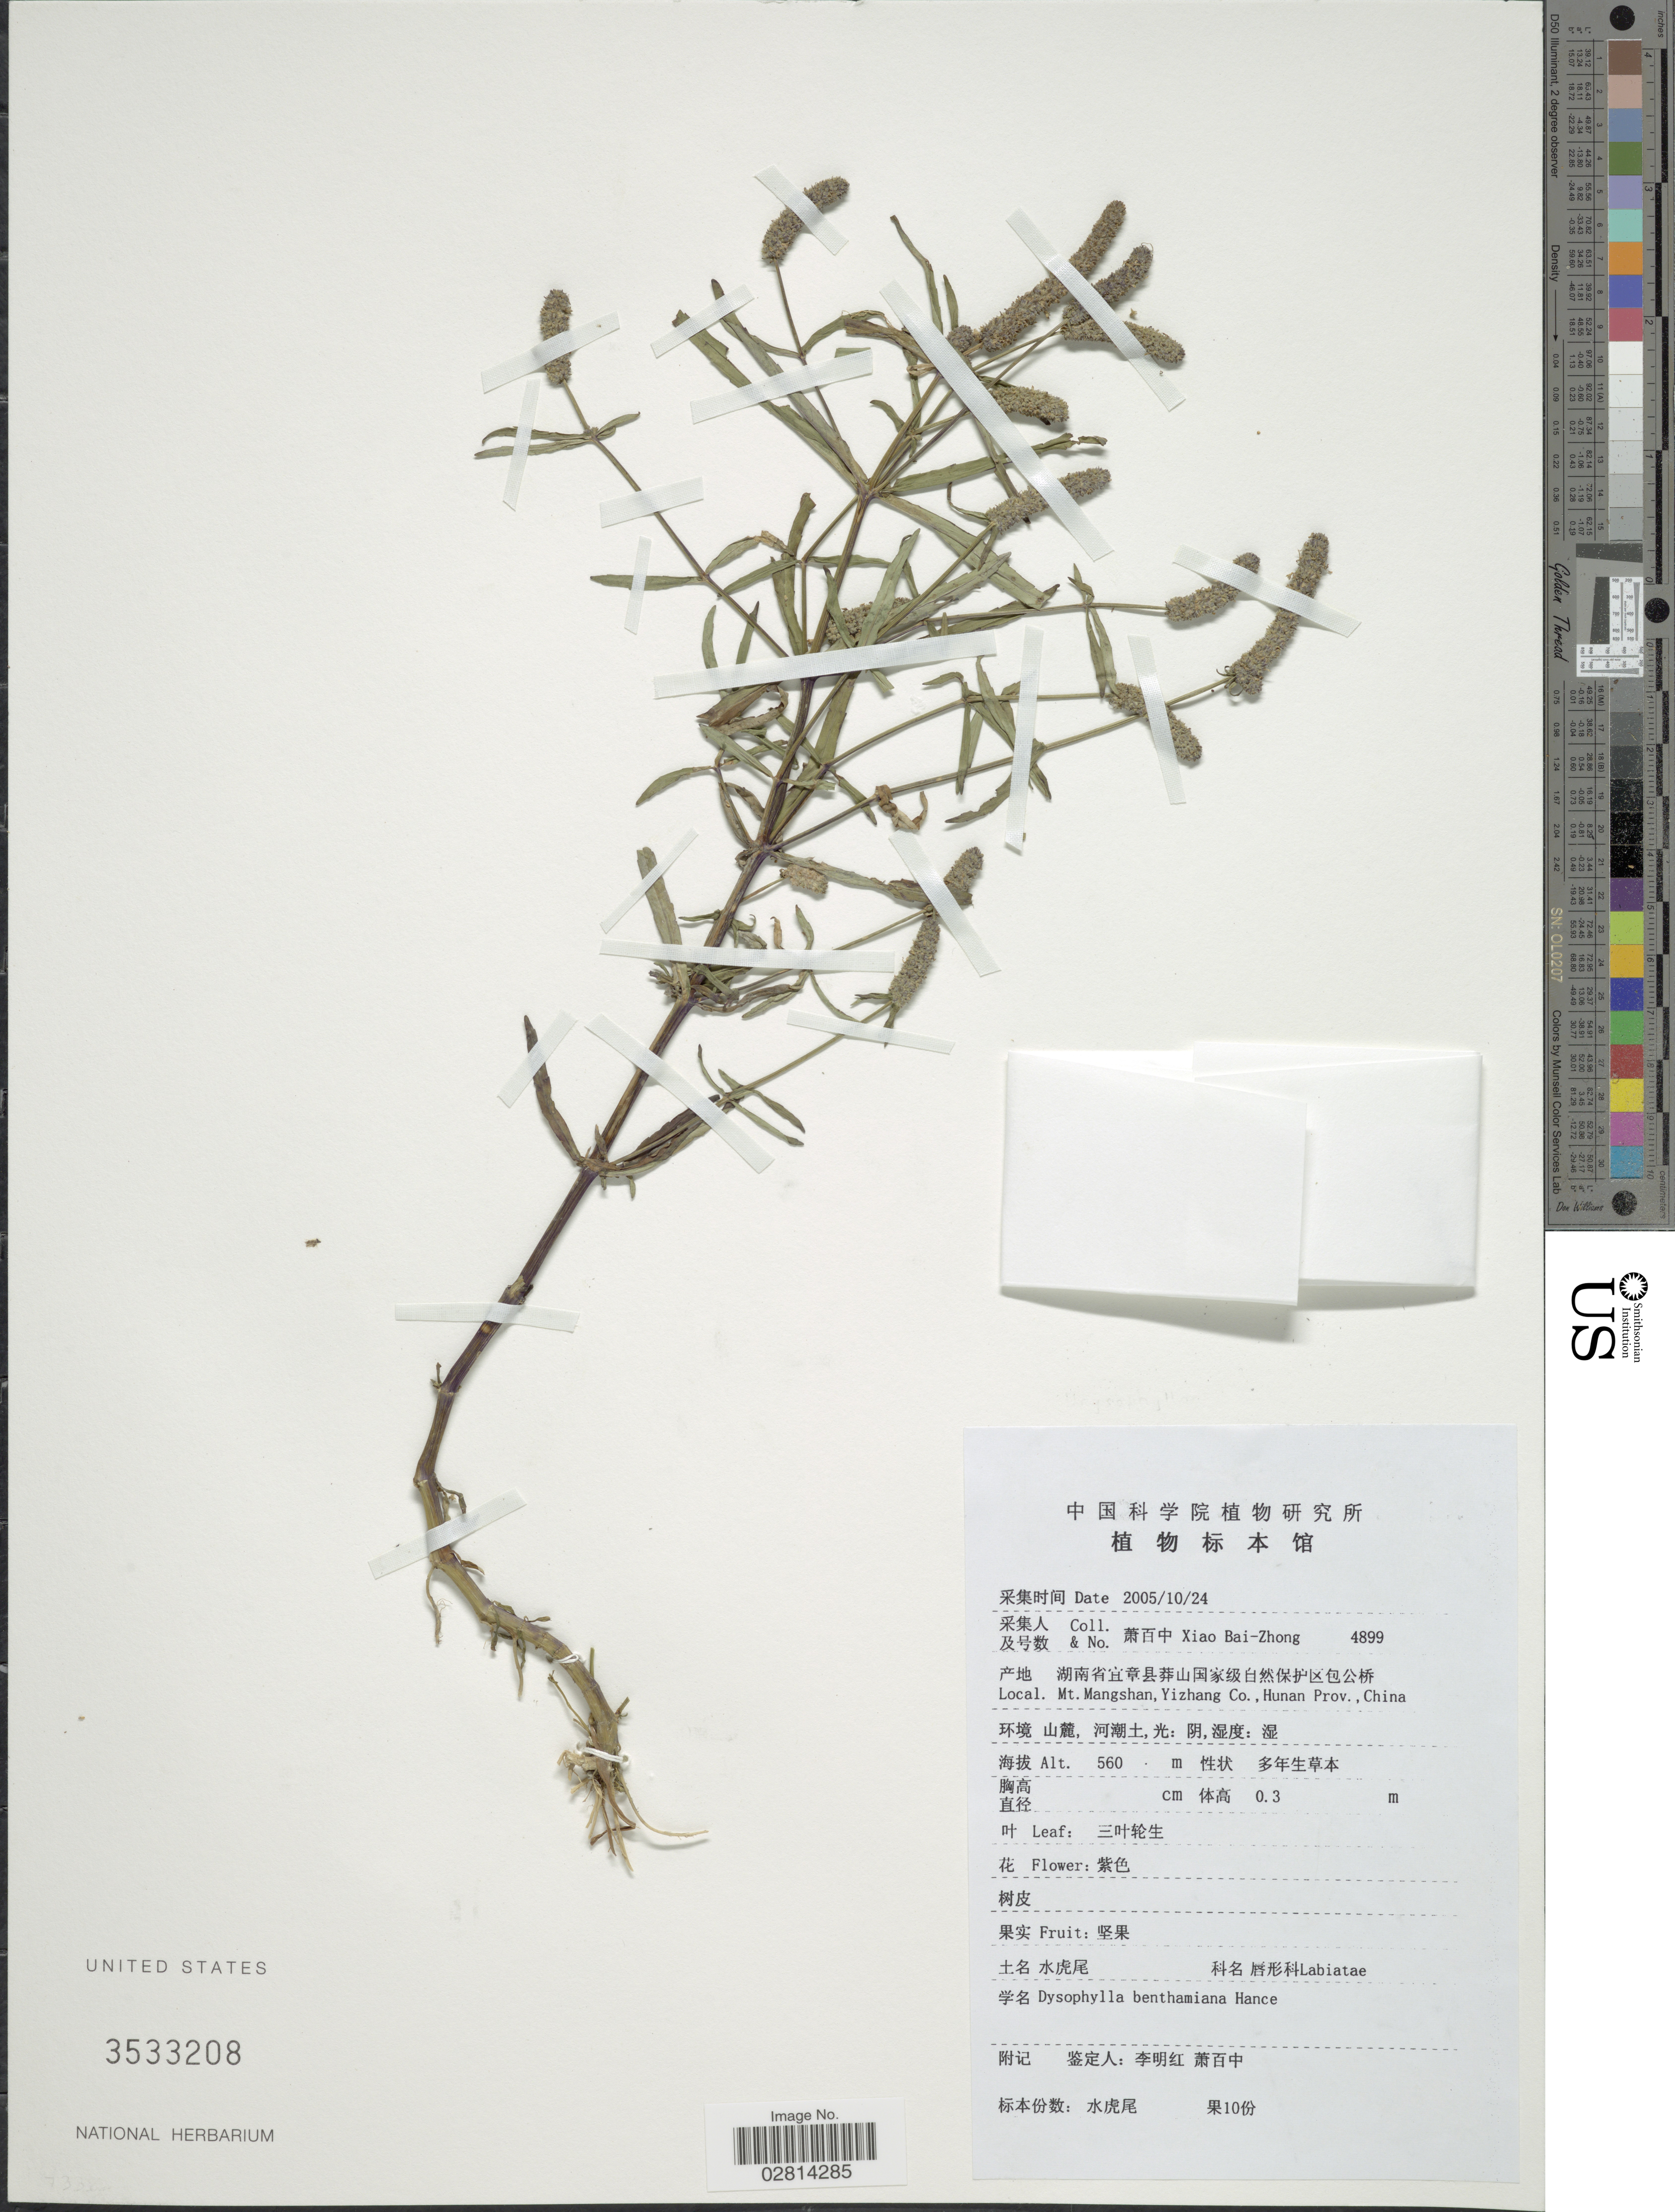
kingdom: Plantae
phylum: Tracheophyta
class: Magnoliopsida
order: Lamiales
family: Lamiaceae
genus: Pogostemon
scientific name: Pogostemon stellatus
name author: (Lour.) Kuntze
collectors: B. Z. Xiao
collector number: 4899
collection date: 2005-10-24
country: China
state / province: Hunan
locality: Mt. Mangshan, Yizhang Co.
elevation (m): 560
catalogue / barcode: US 3533208